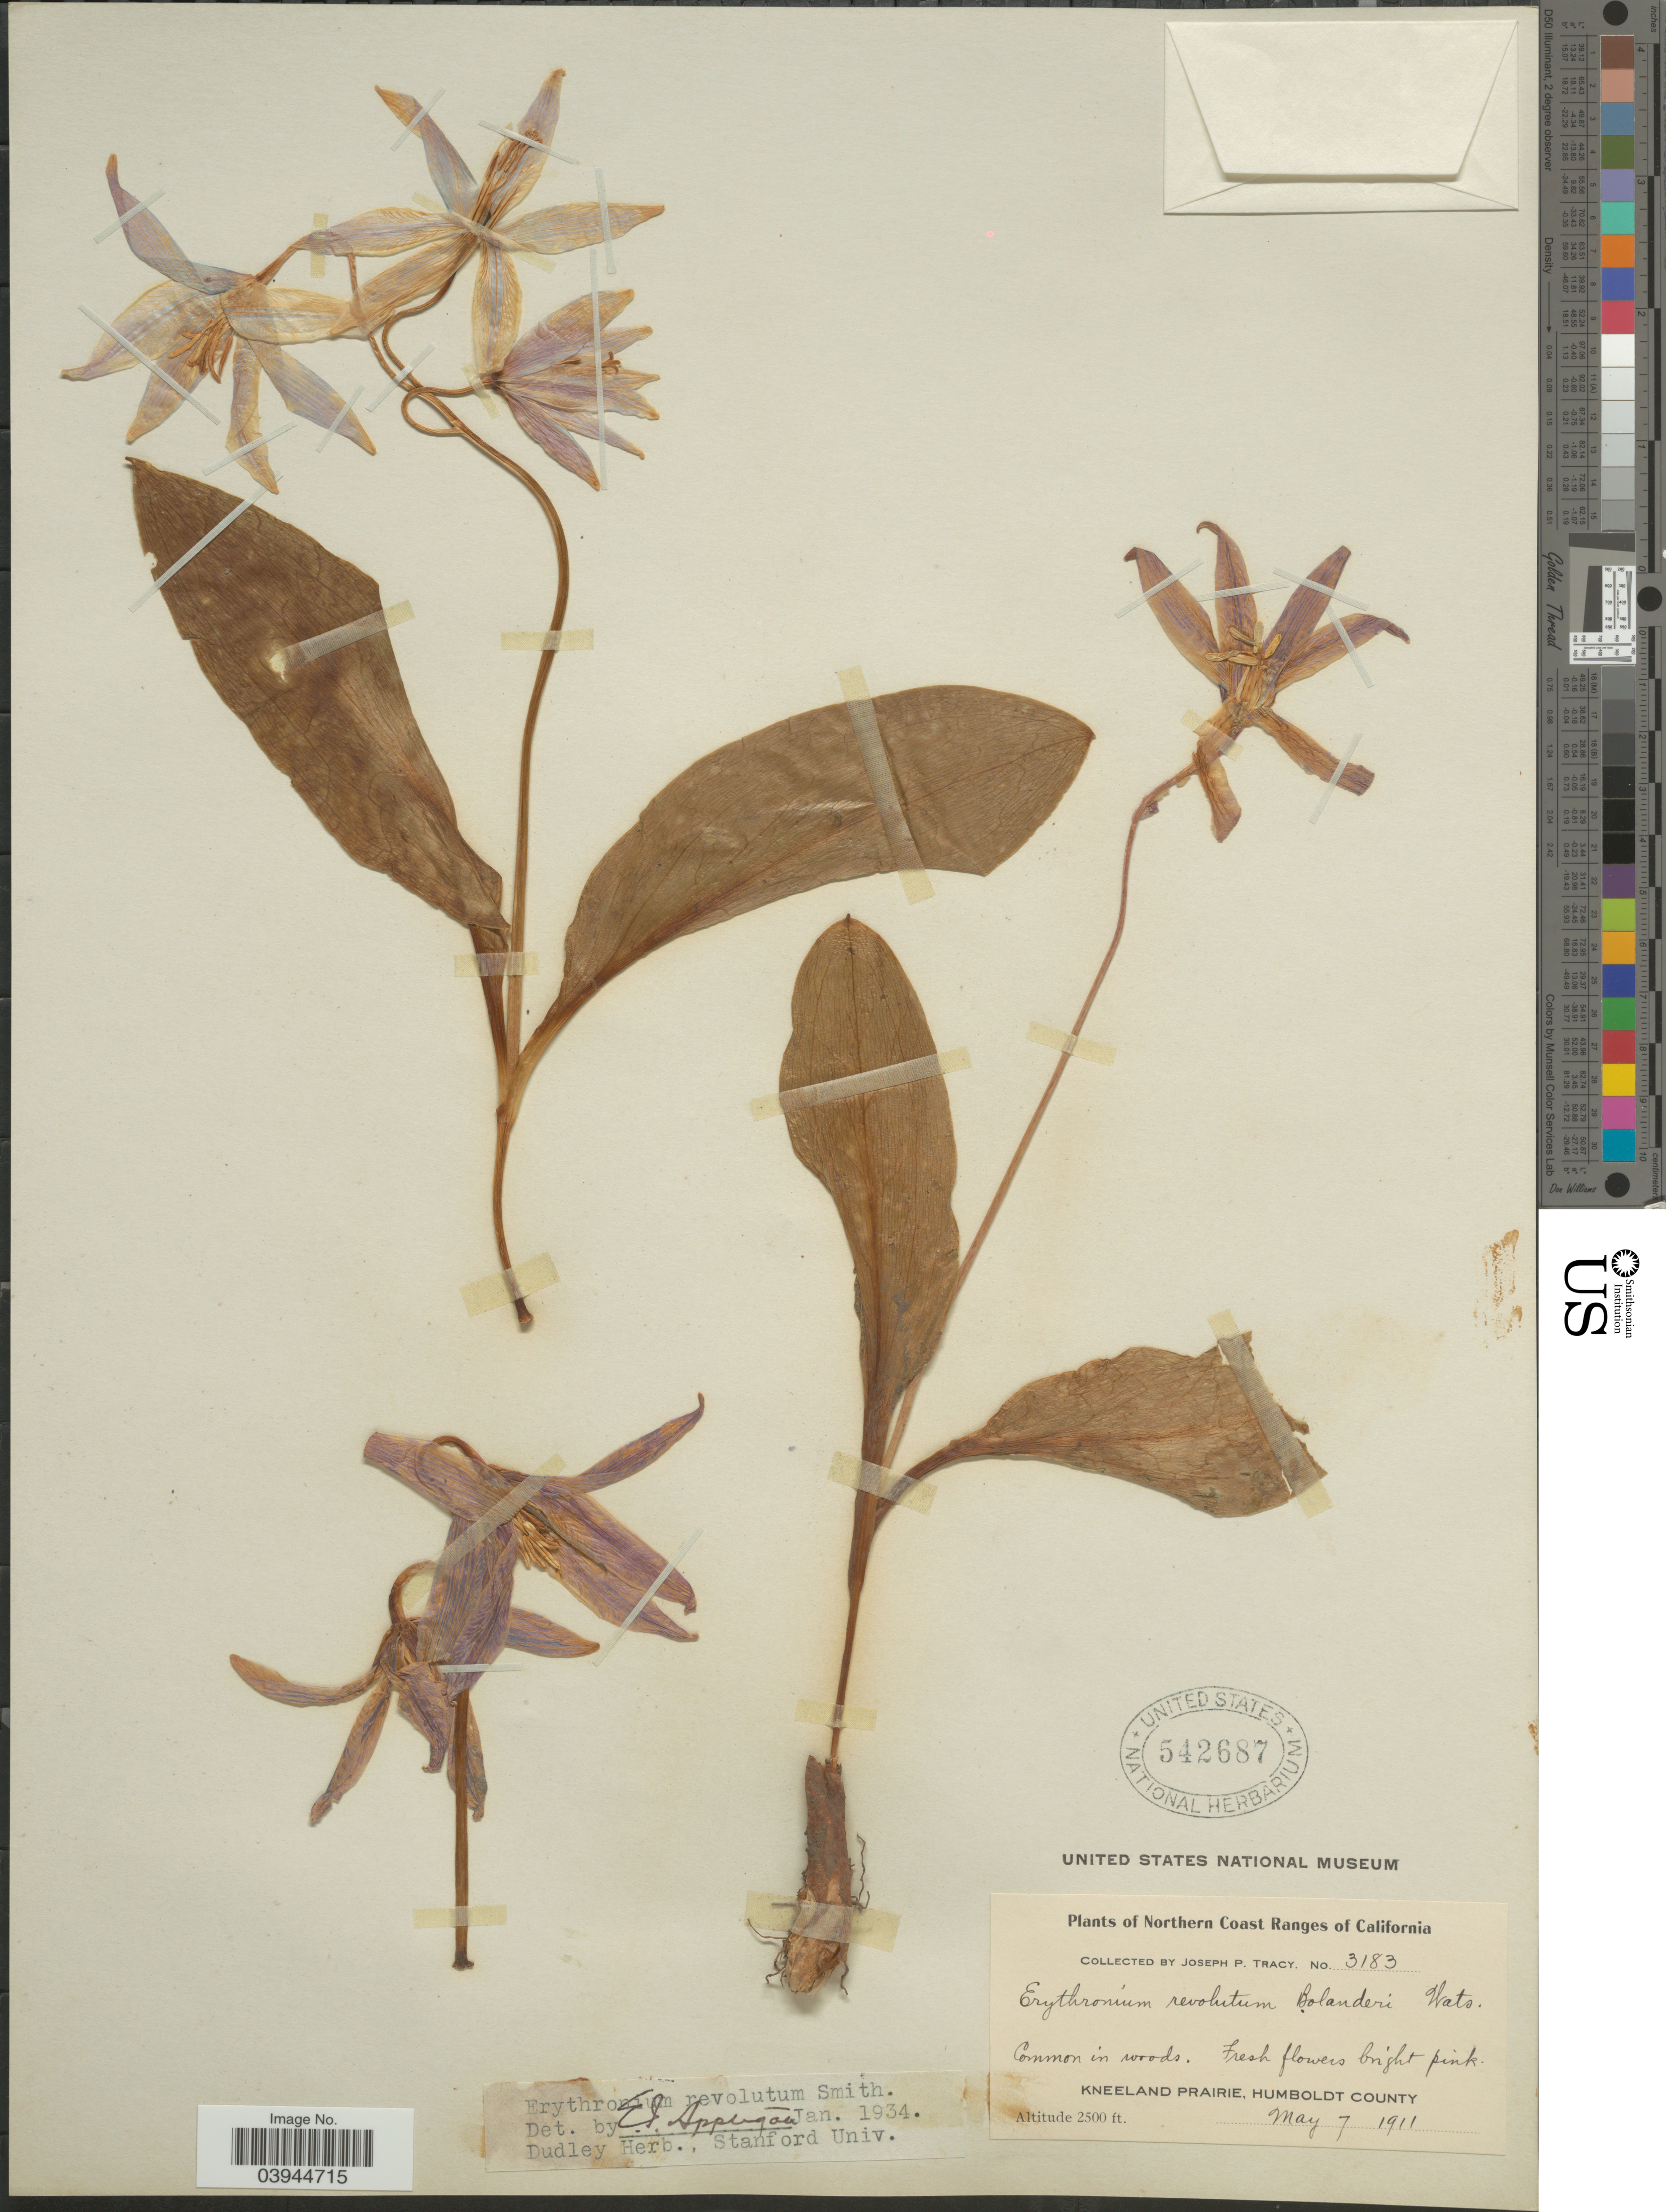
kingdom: Plantae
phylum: Tracheophyta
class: Liliopsida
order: Liliales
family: Liliaceae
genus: Erythronium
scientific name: Erythronium revolutum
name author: Sm.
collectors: J. Tracy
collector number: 3183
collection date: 1911-05-07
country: United States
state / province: California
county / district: Humboldt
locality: Northern Coast Ranges of California. Kneeland Prairie, Humboldt County.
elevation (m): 762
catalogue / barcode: US 542687